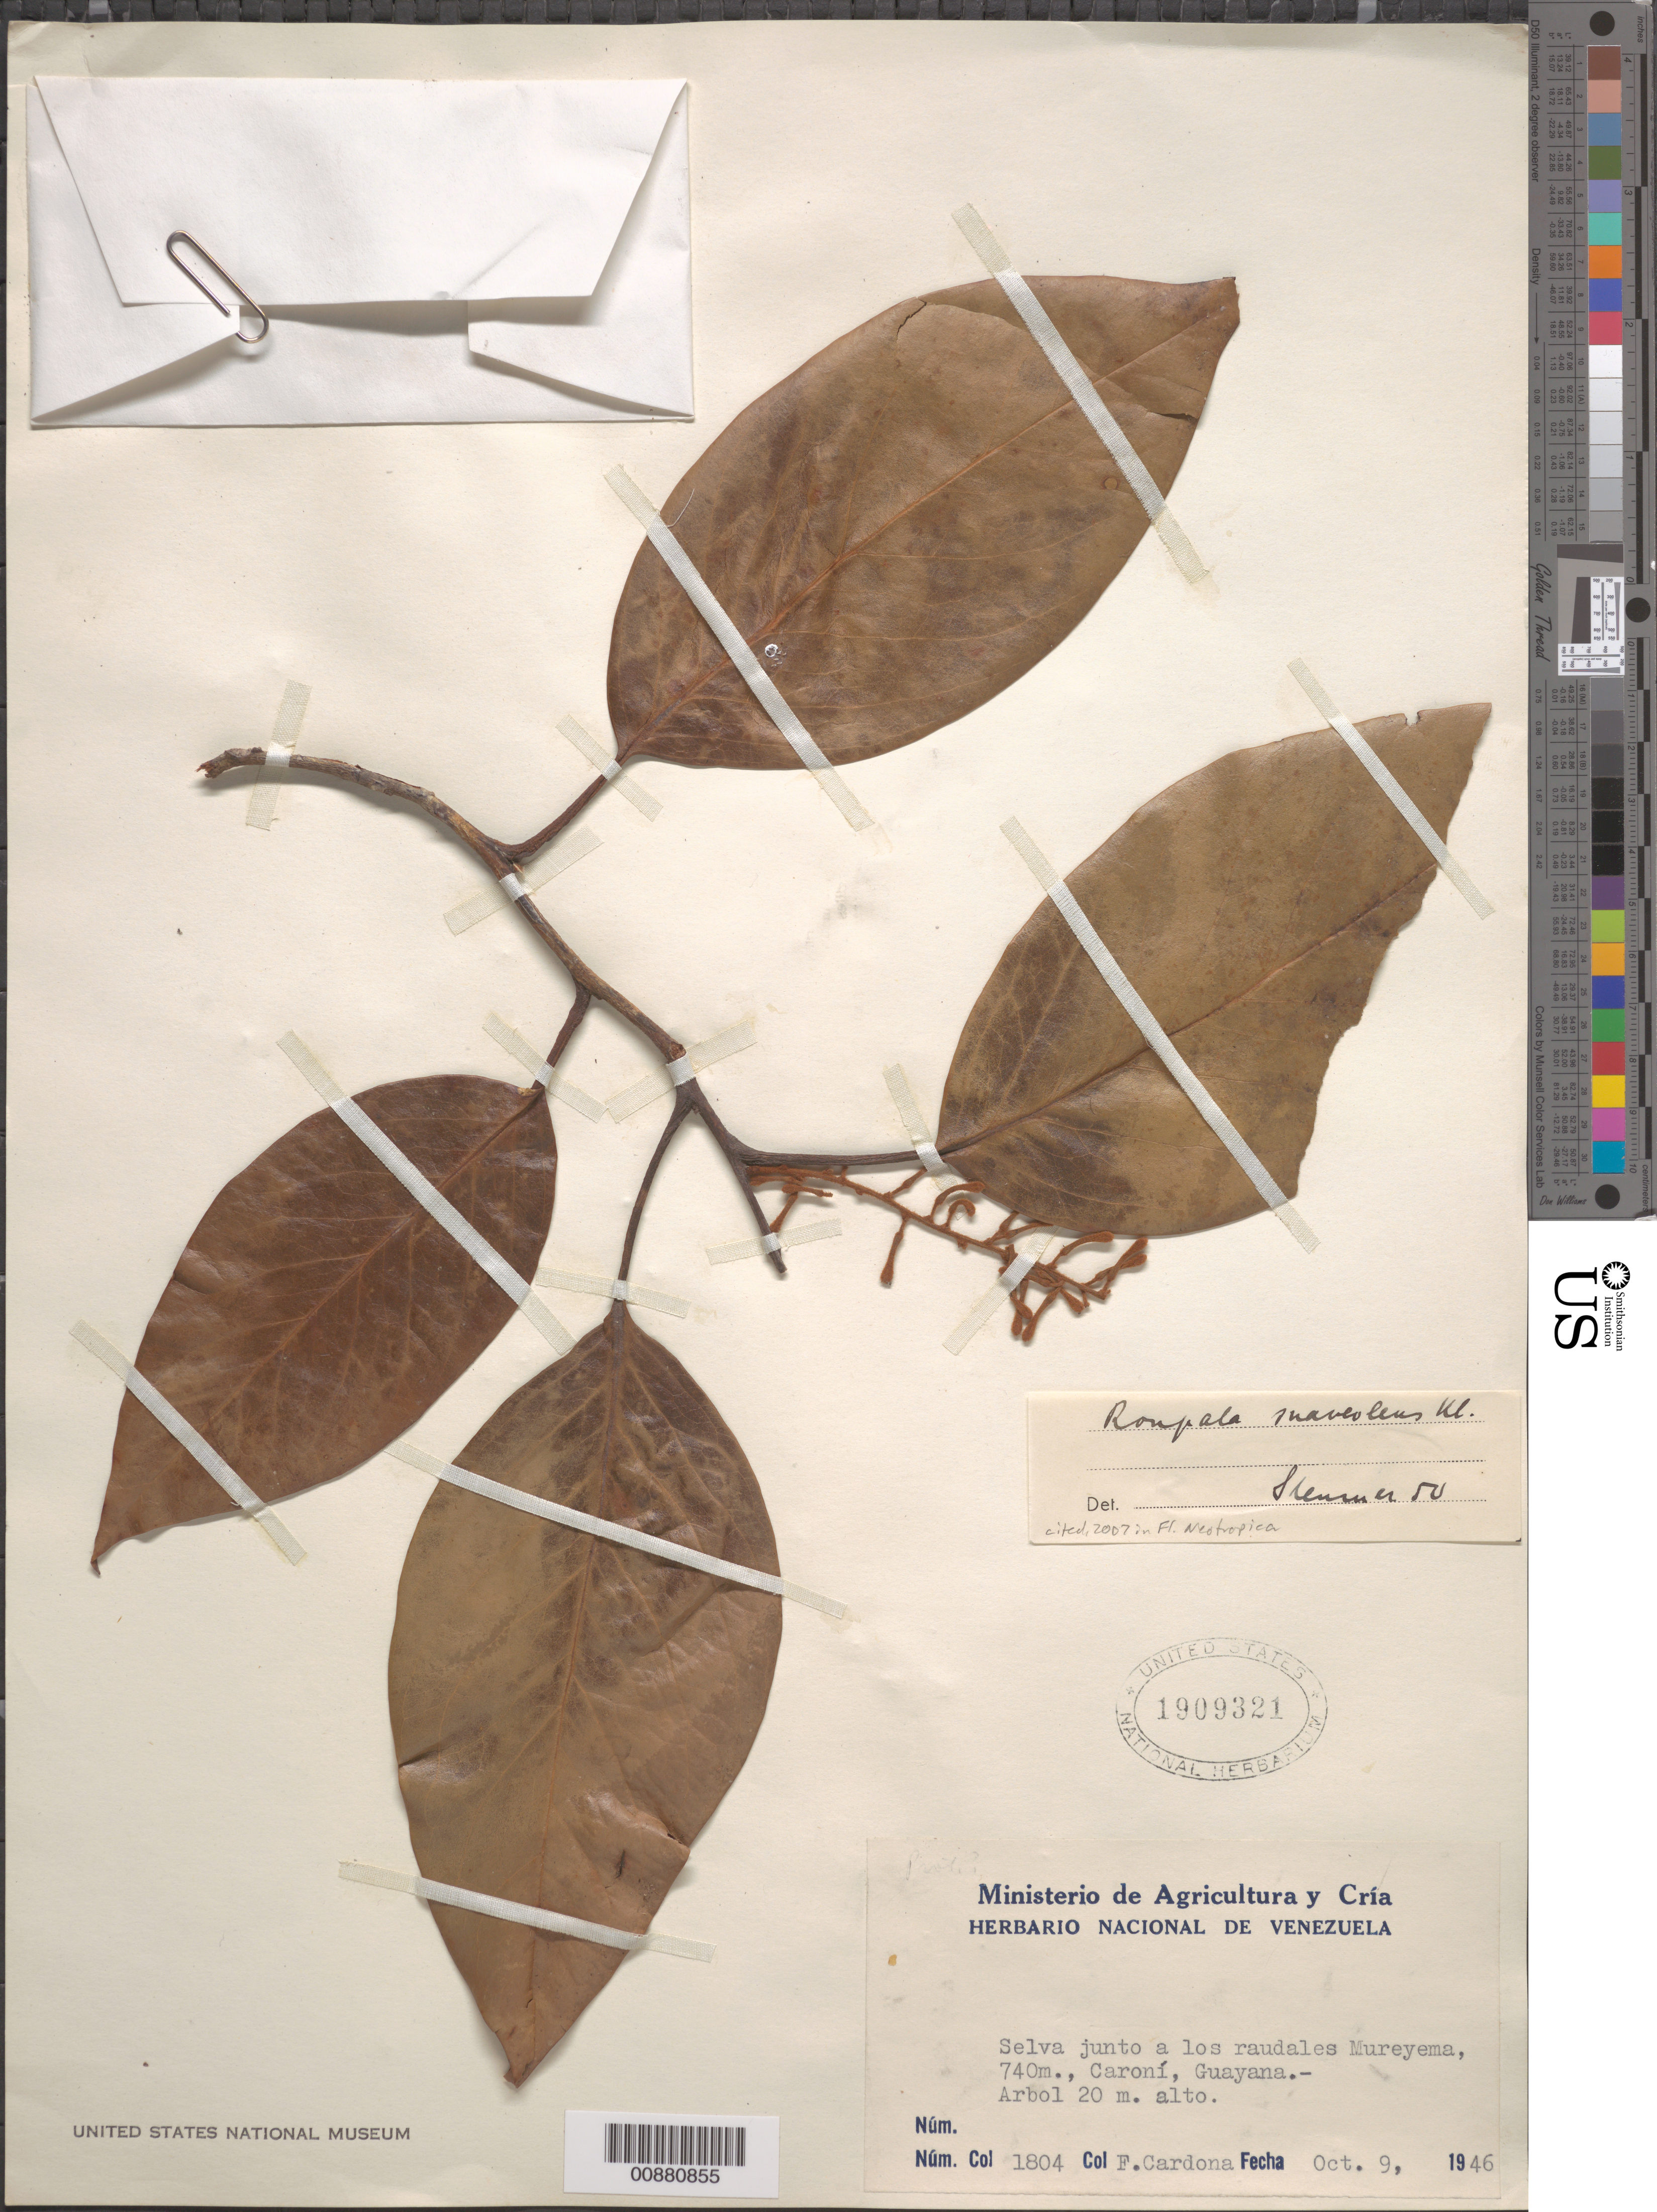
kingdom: Plantae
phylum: Tracheophyta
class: Magnoliopsida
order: Proteales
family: Proteaceae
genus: Roupala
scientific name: Roupala suaveolens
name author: Klotzsch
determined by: Sleumer, H. O.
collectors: F. Cardona Puig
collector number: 1804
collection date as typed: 9-Oct-46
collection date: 1946-10-09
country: Venezuela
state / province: Bolívar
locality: Río Caroní, Raudales Mureyemá (Guayana)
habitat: Selva junt a los raudales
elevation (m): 740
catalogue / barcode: US 1909321